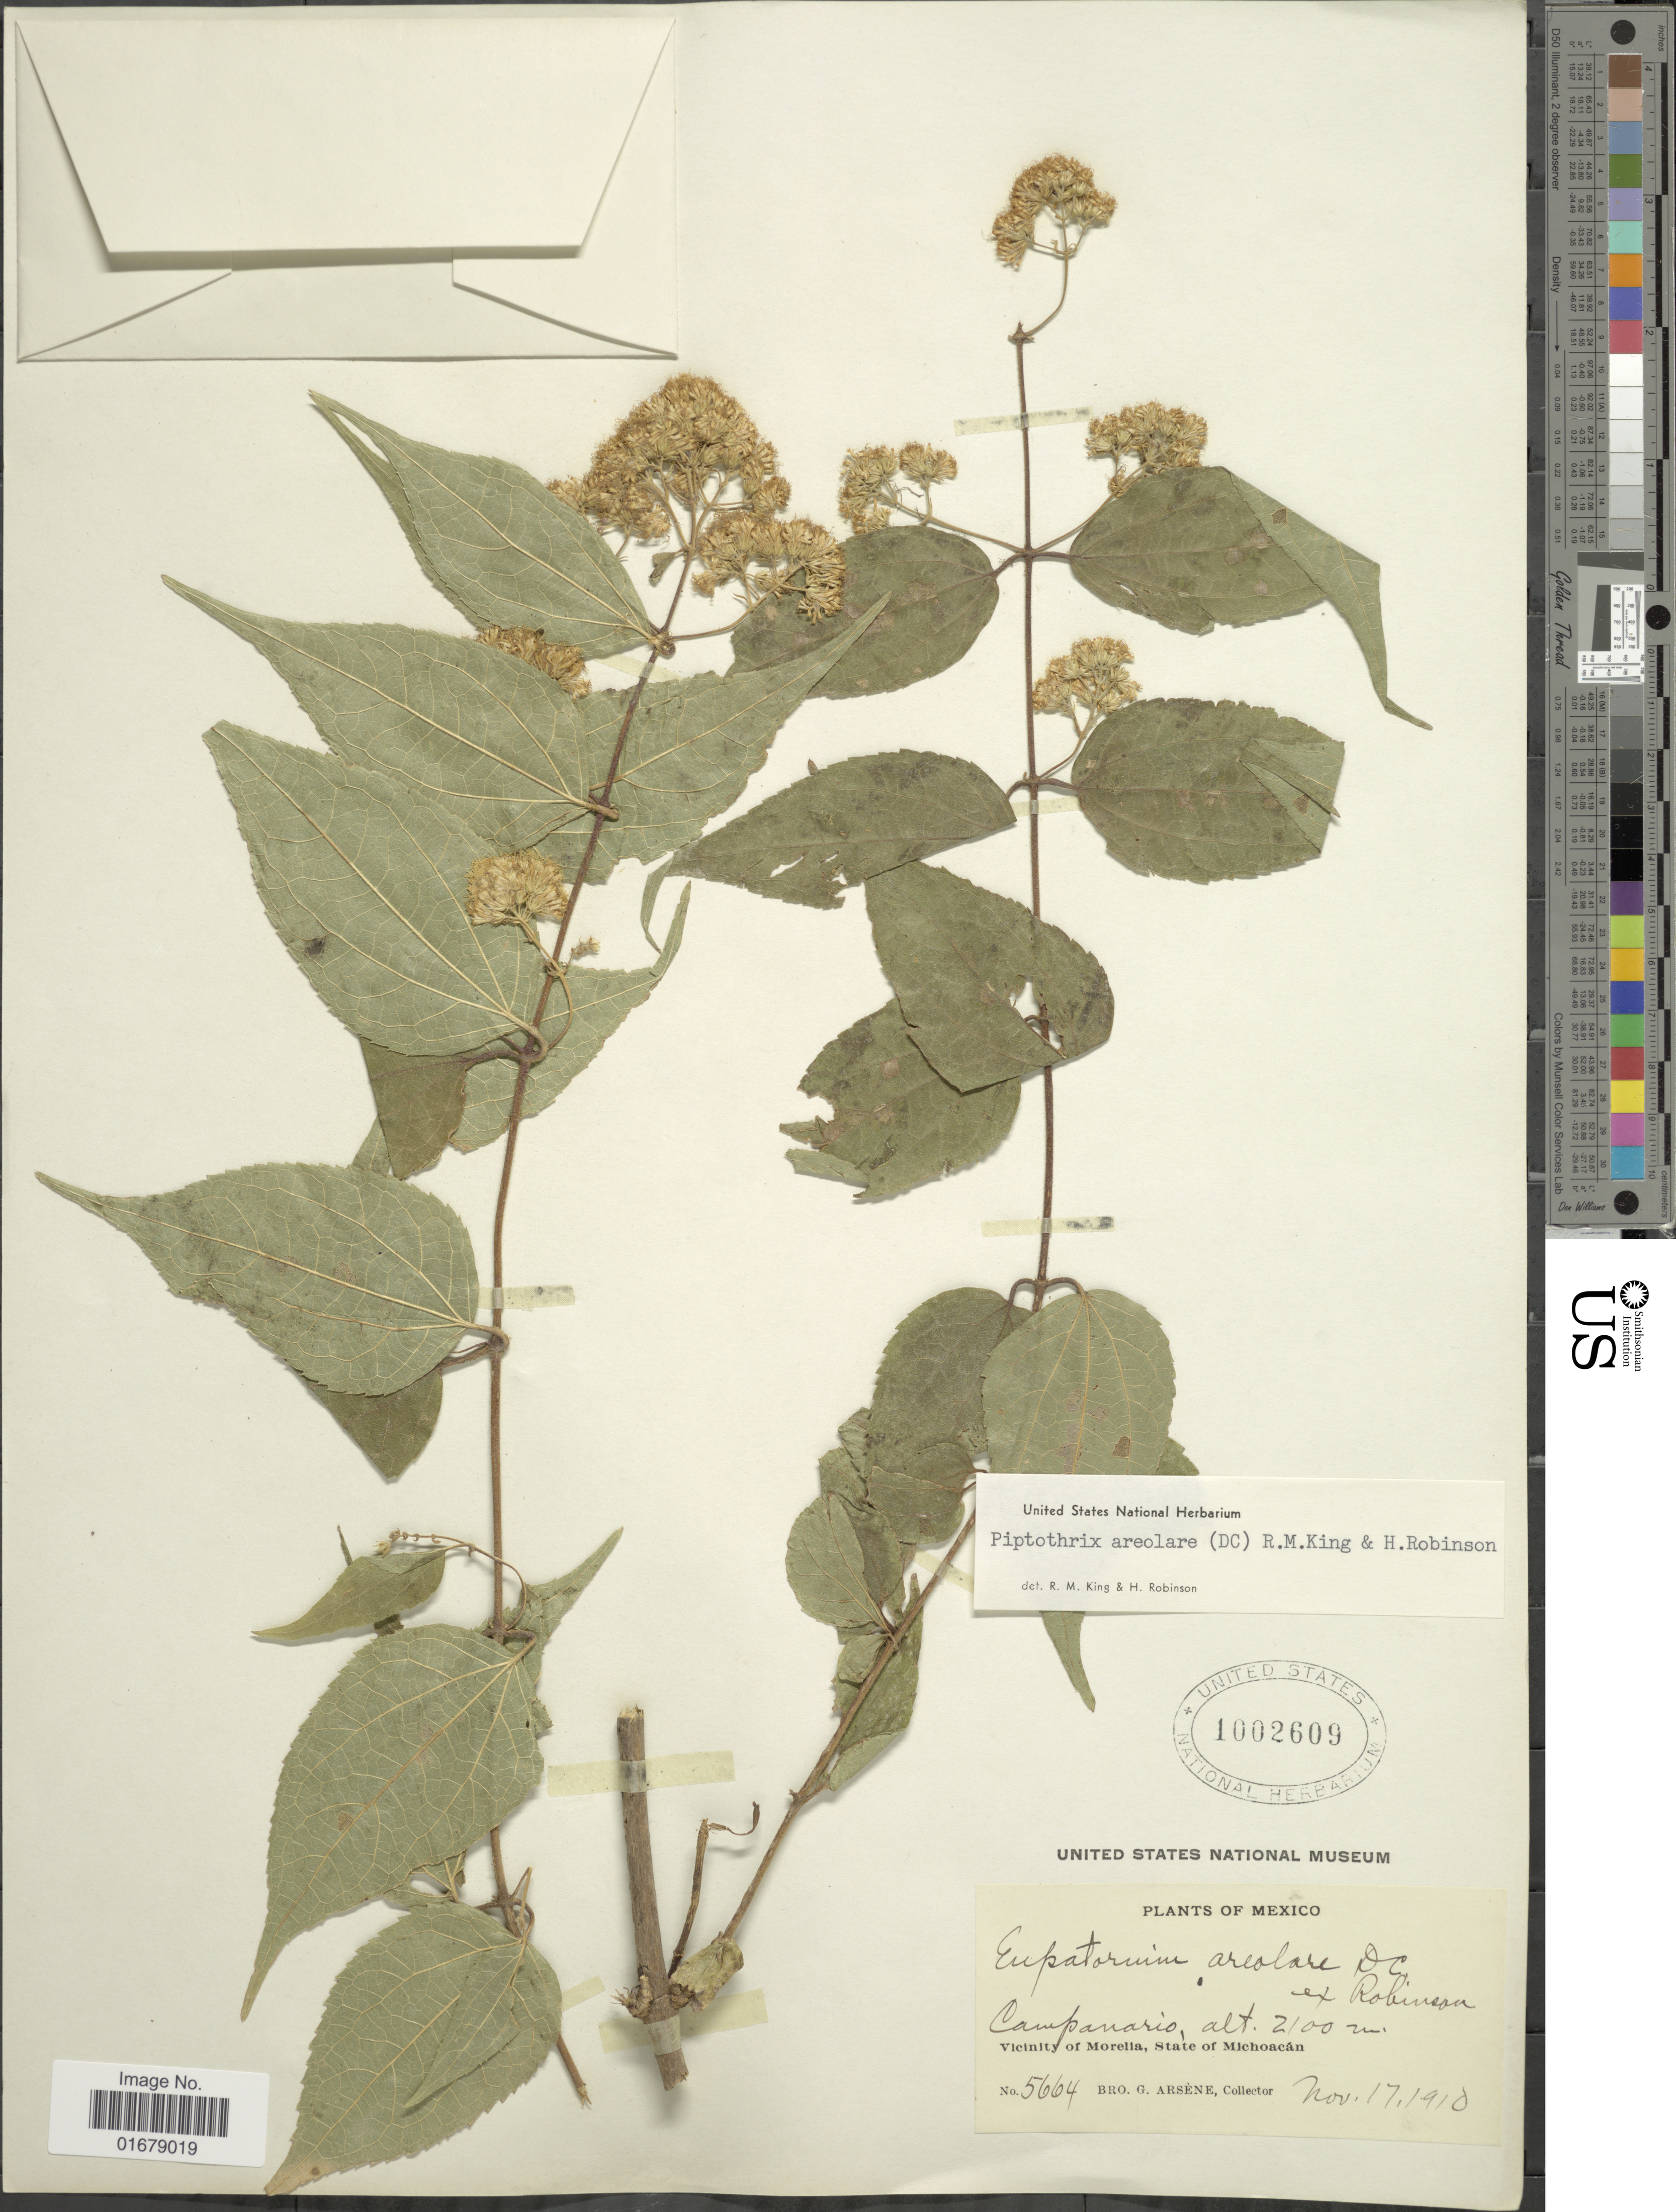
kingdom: Plantae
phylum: Tracheophyta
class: Magnoliopsida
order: Asterales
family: Asteraceae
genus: Piptothrix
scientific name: Piptothrix areolaris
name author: (DC.) R.M. King & H. Rob.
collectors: Bro. G. Arsène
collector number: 5664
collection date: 1910-11-17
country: Mexico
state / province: Michoacán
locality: Mexico. Campanario. Vicinity, State of Michoacán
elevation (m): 2100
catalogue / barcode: US 1002609